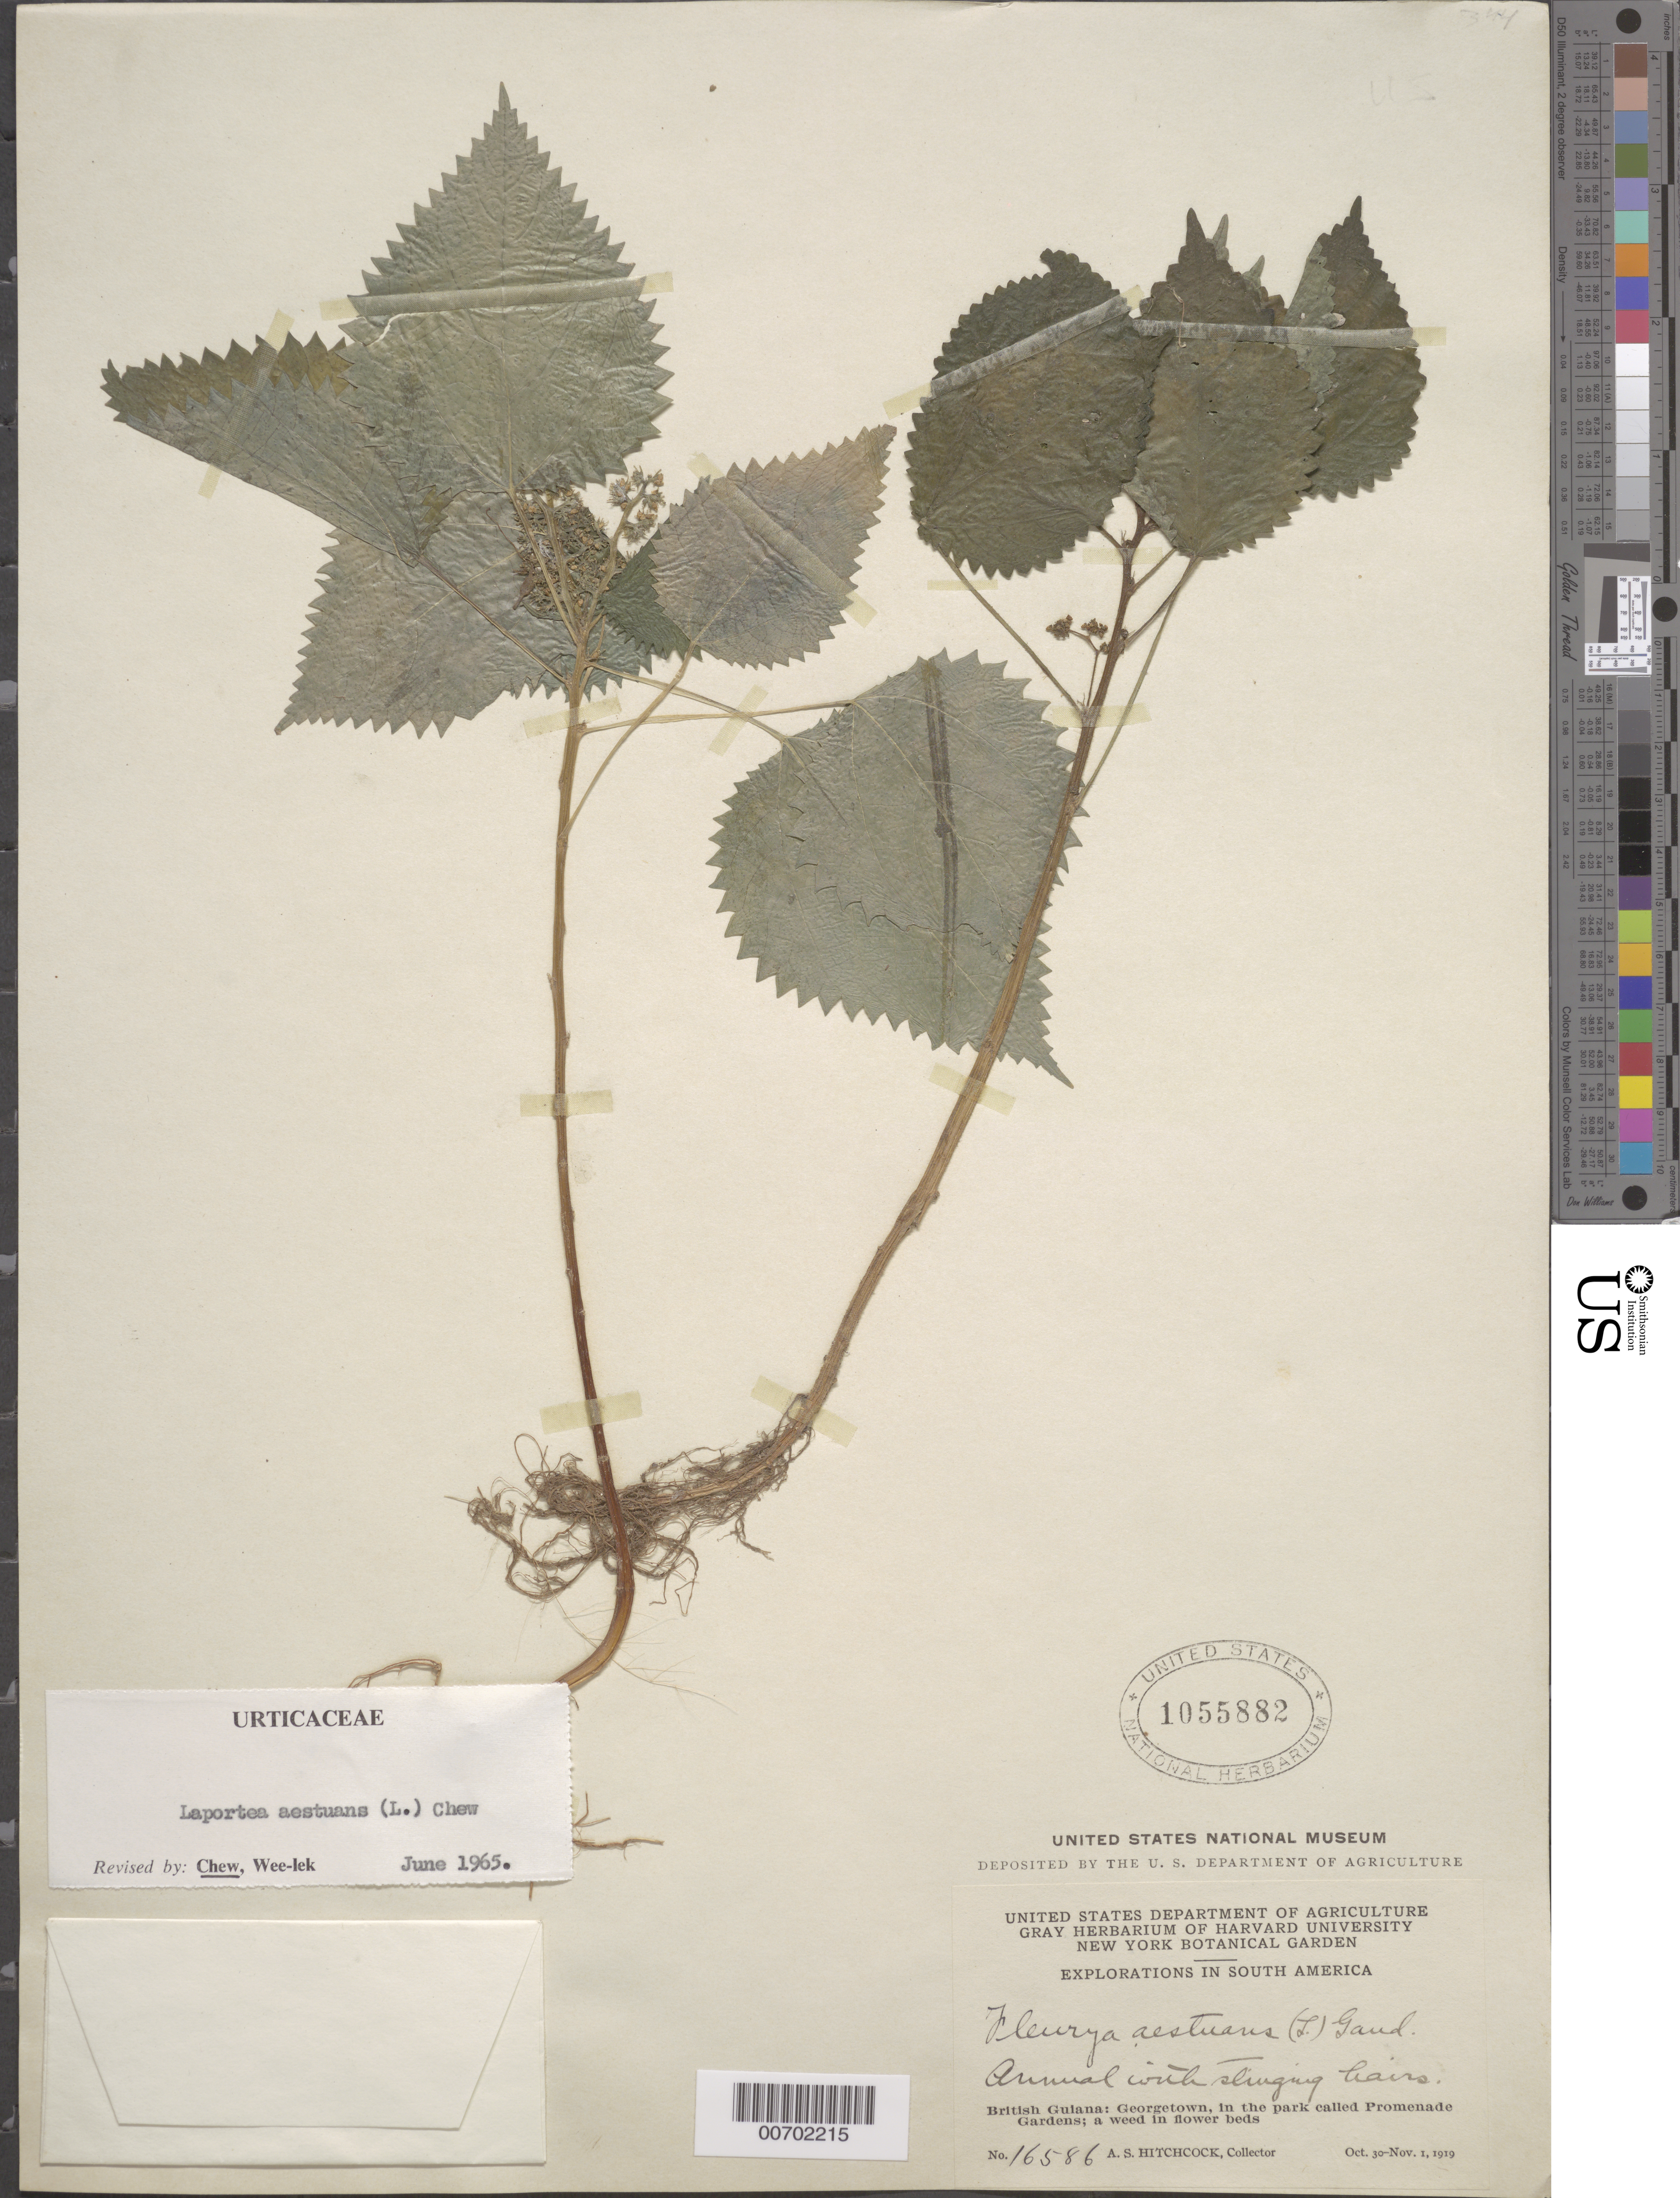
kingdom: Plantae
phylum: Tracheophyta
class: Magnoliopsida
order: Rosales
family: Urticaceae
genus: Laportea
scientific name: Laportea aestuans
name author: (L.) Chew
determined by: Chew, Wee-Lek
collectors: A. S. Hitchcock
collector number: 16586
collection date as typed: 30-Oct-19 to 1-Nov-19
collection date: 1919-10-30/1919-11-01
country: Guyana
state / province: Demerara-Mahaica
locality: Georgetown, Promenade Gardens Park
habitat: Weed in flower bed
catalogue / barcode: US 1055832